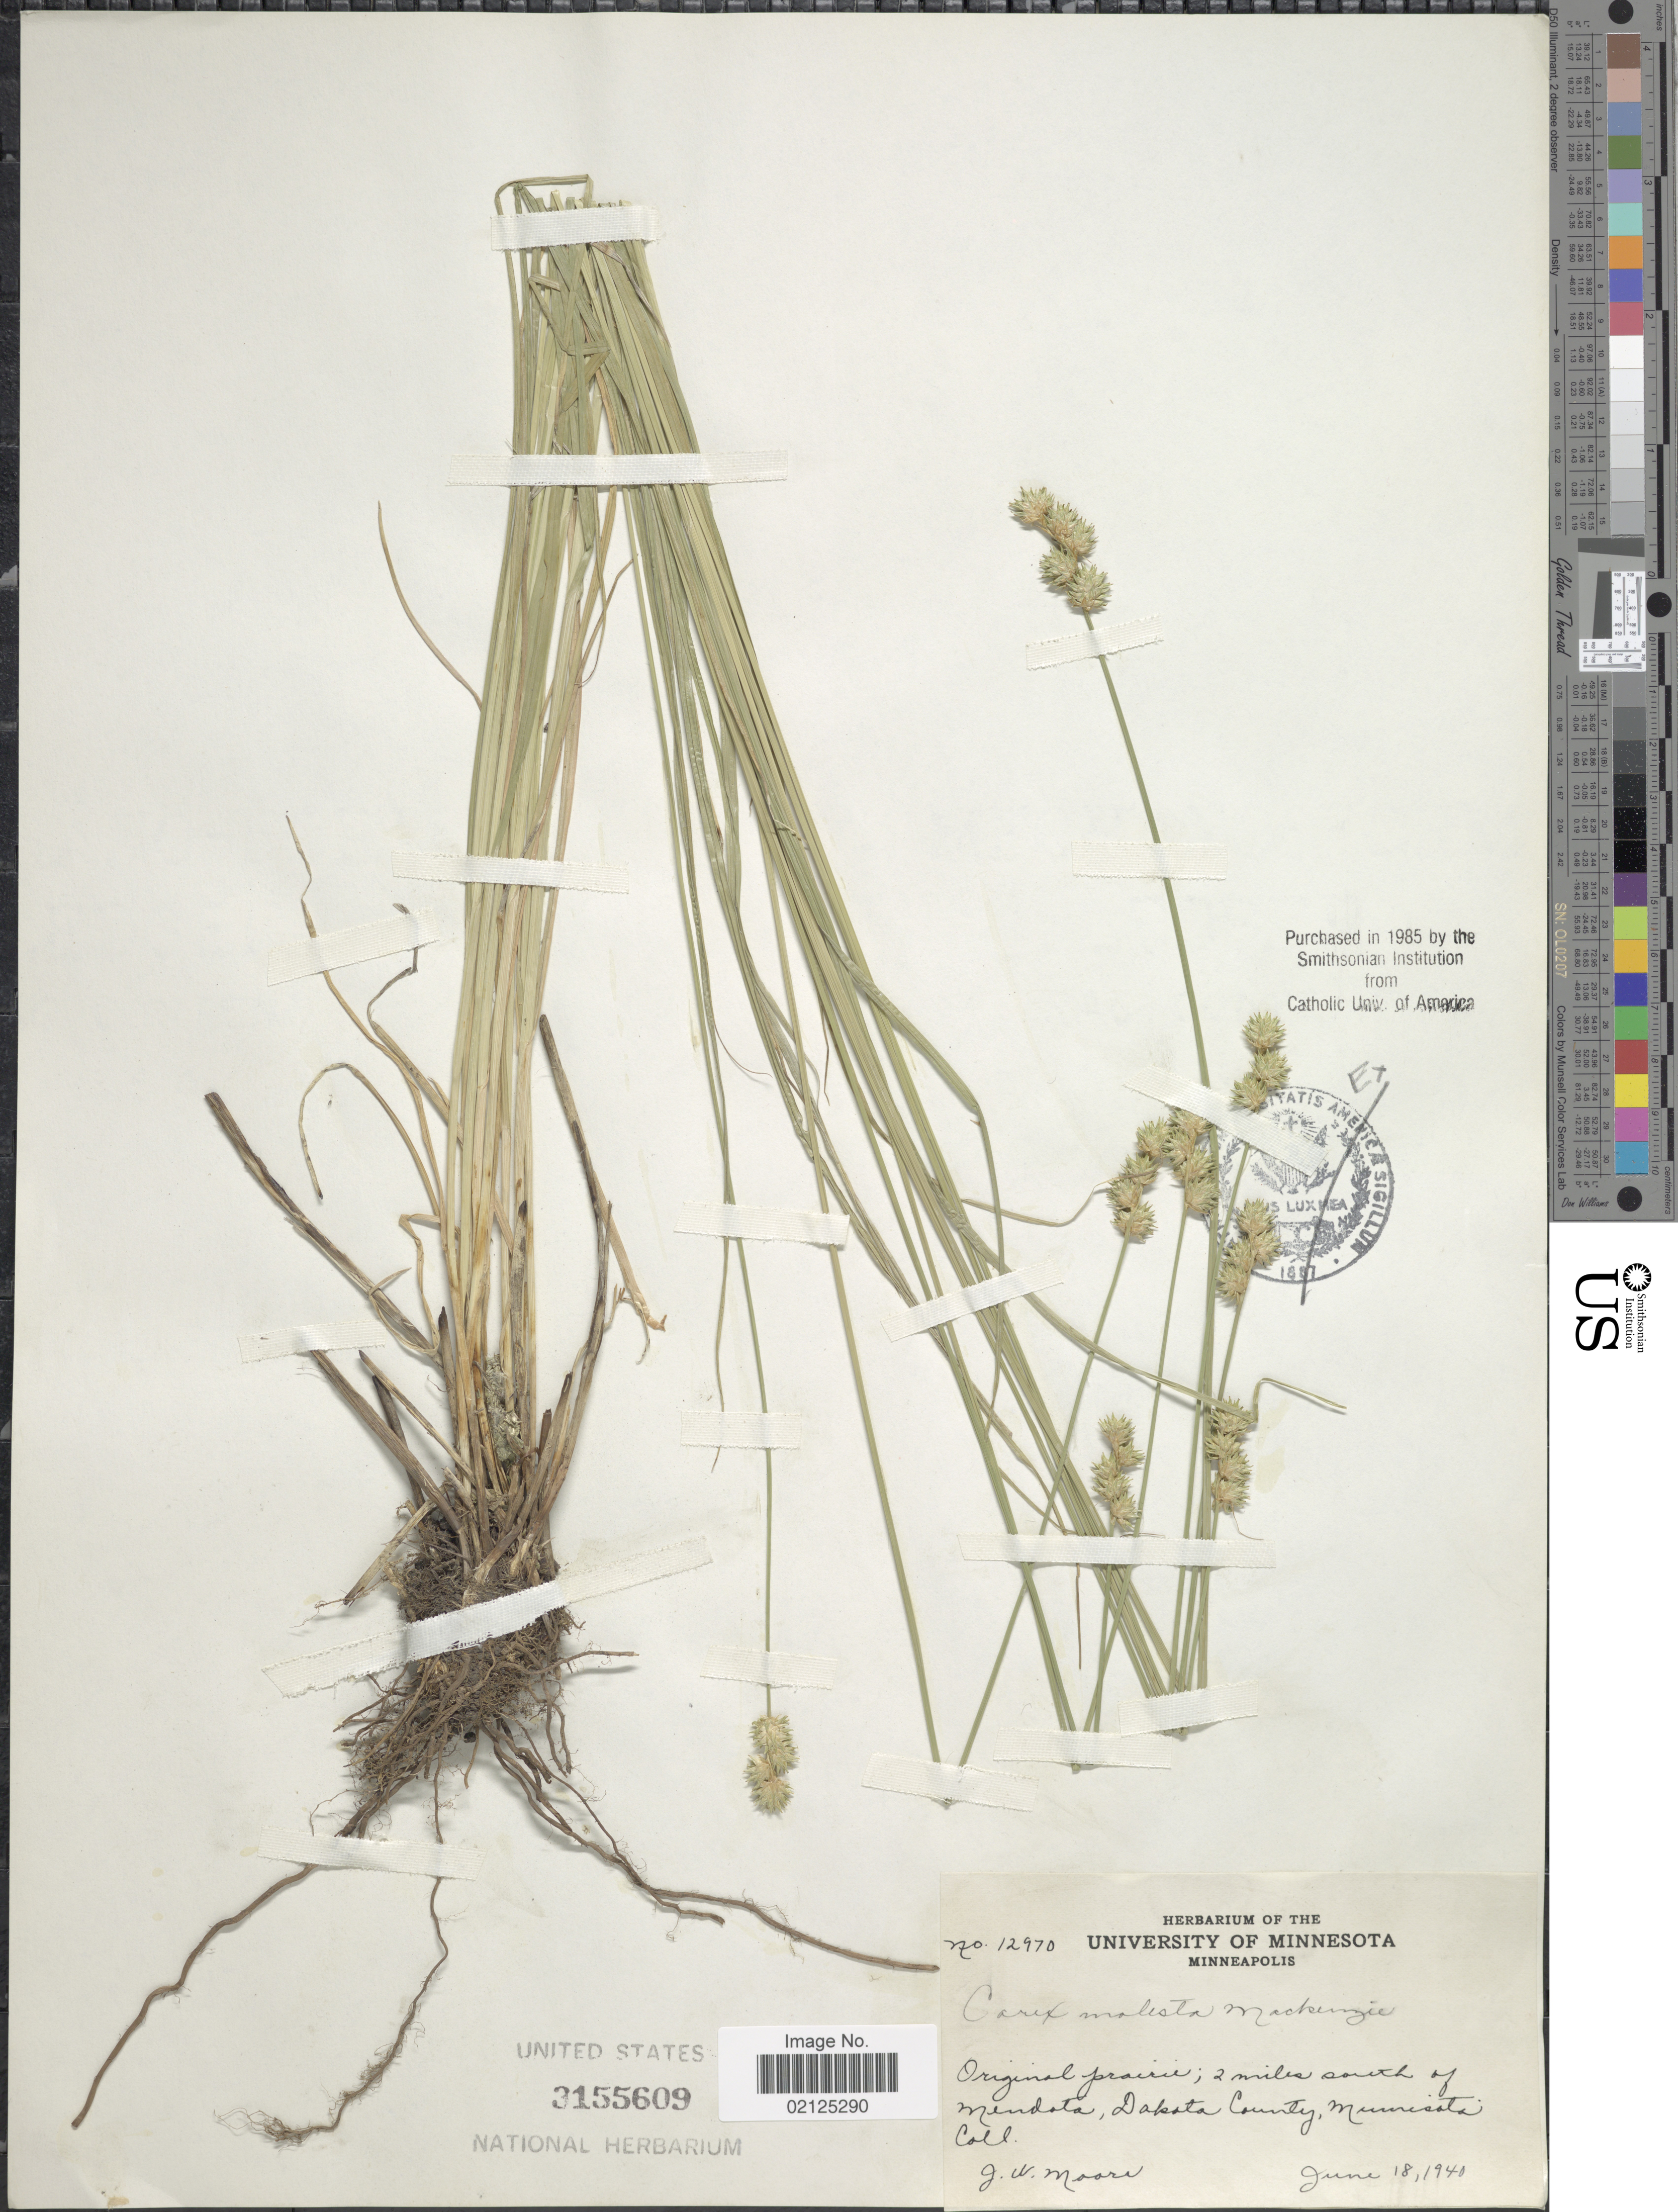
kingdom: Plantae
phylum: Tracheophyta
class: Liliopsida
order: Poales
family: Cyperaceae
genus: Carex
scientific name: Carex molesta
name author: Mack.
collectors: J. Moore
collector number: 12970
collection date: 1940-06-18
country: United States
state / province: Minnesota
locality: Original prairie; 2 miles south of Mendota, Dakota County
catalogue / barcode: US 3155609